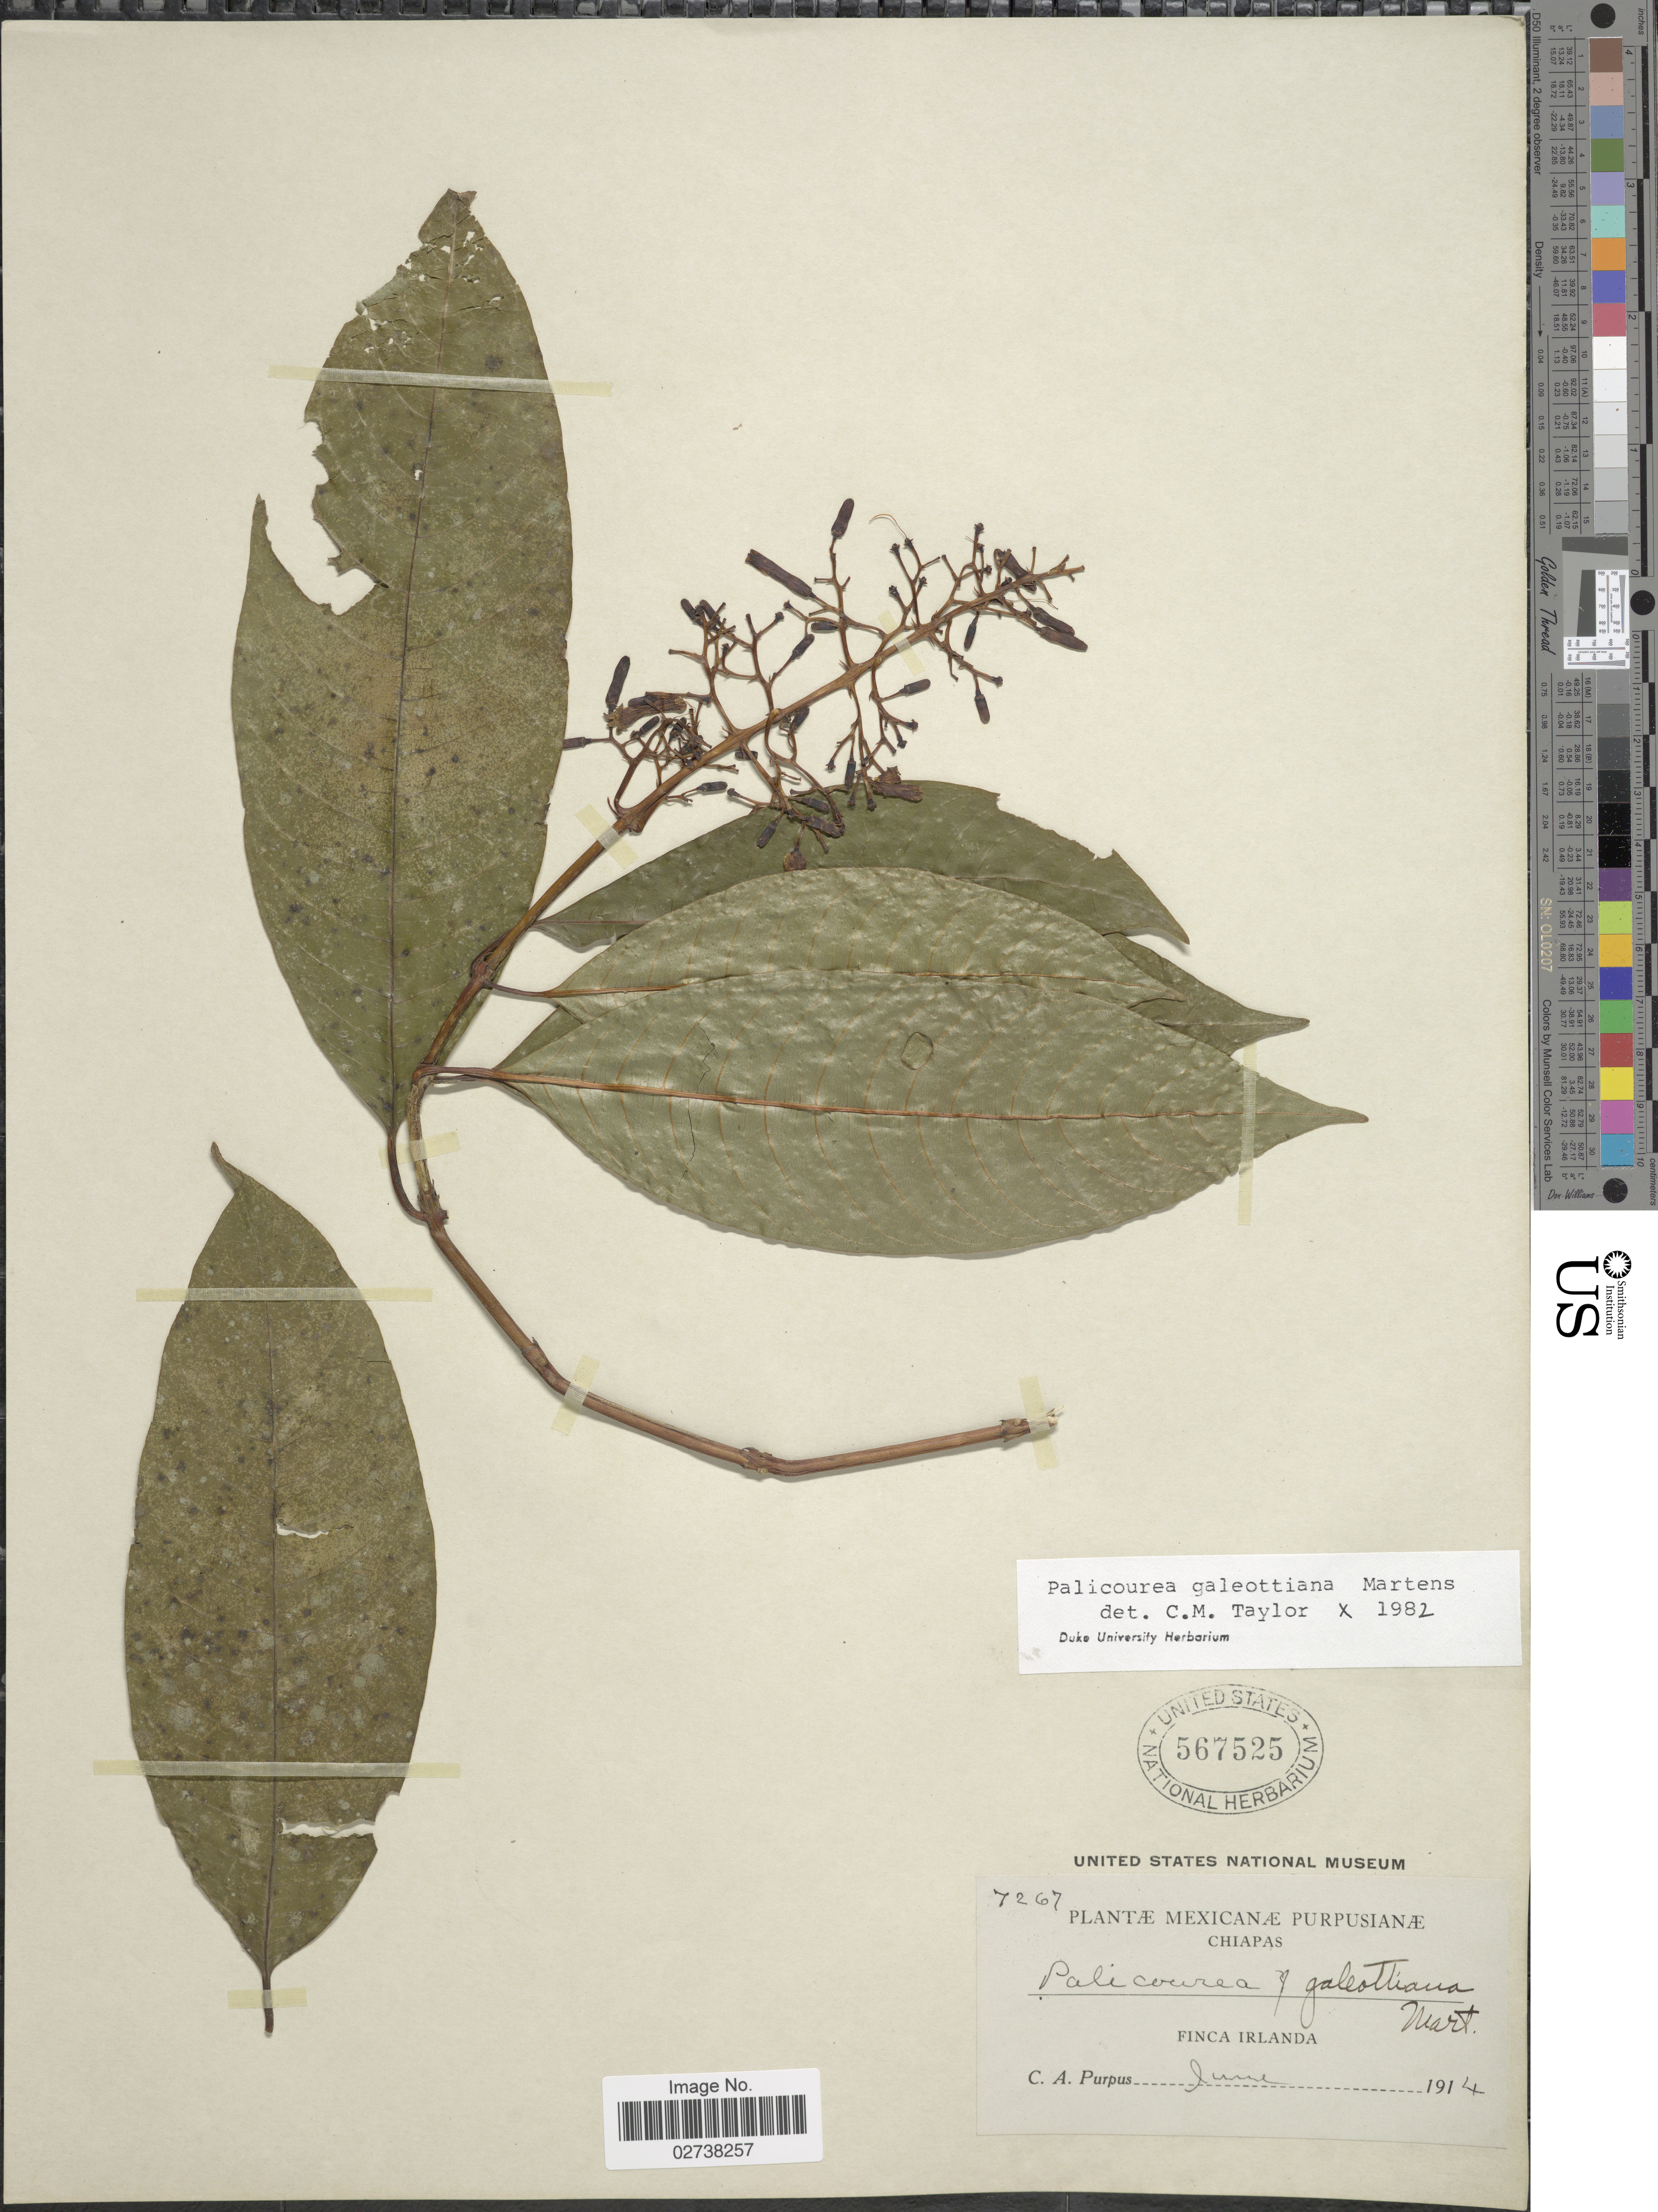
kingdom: Plantae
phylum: Tracheophyta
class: Magnoliopsida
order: Gentianales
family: Rubiaceae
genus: Palicourea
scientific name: Palicourea galeottiana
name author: M. Martens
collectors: C. A. Purpus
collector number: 7267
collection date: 1914-06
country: Mexico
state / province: Chiapas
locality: Mexicanae Purpusianae, Finca Irlanda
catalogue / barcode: US 567525